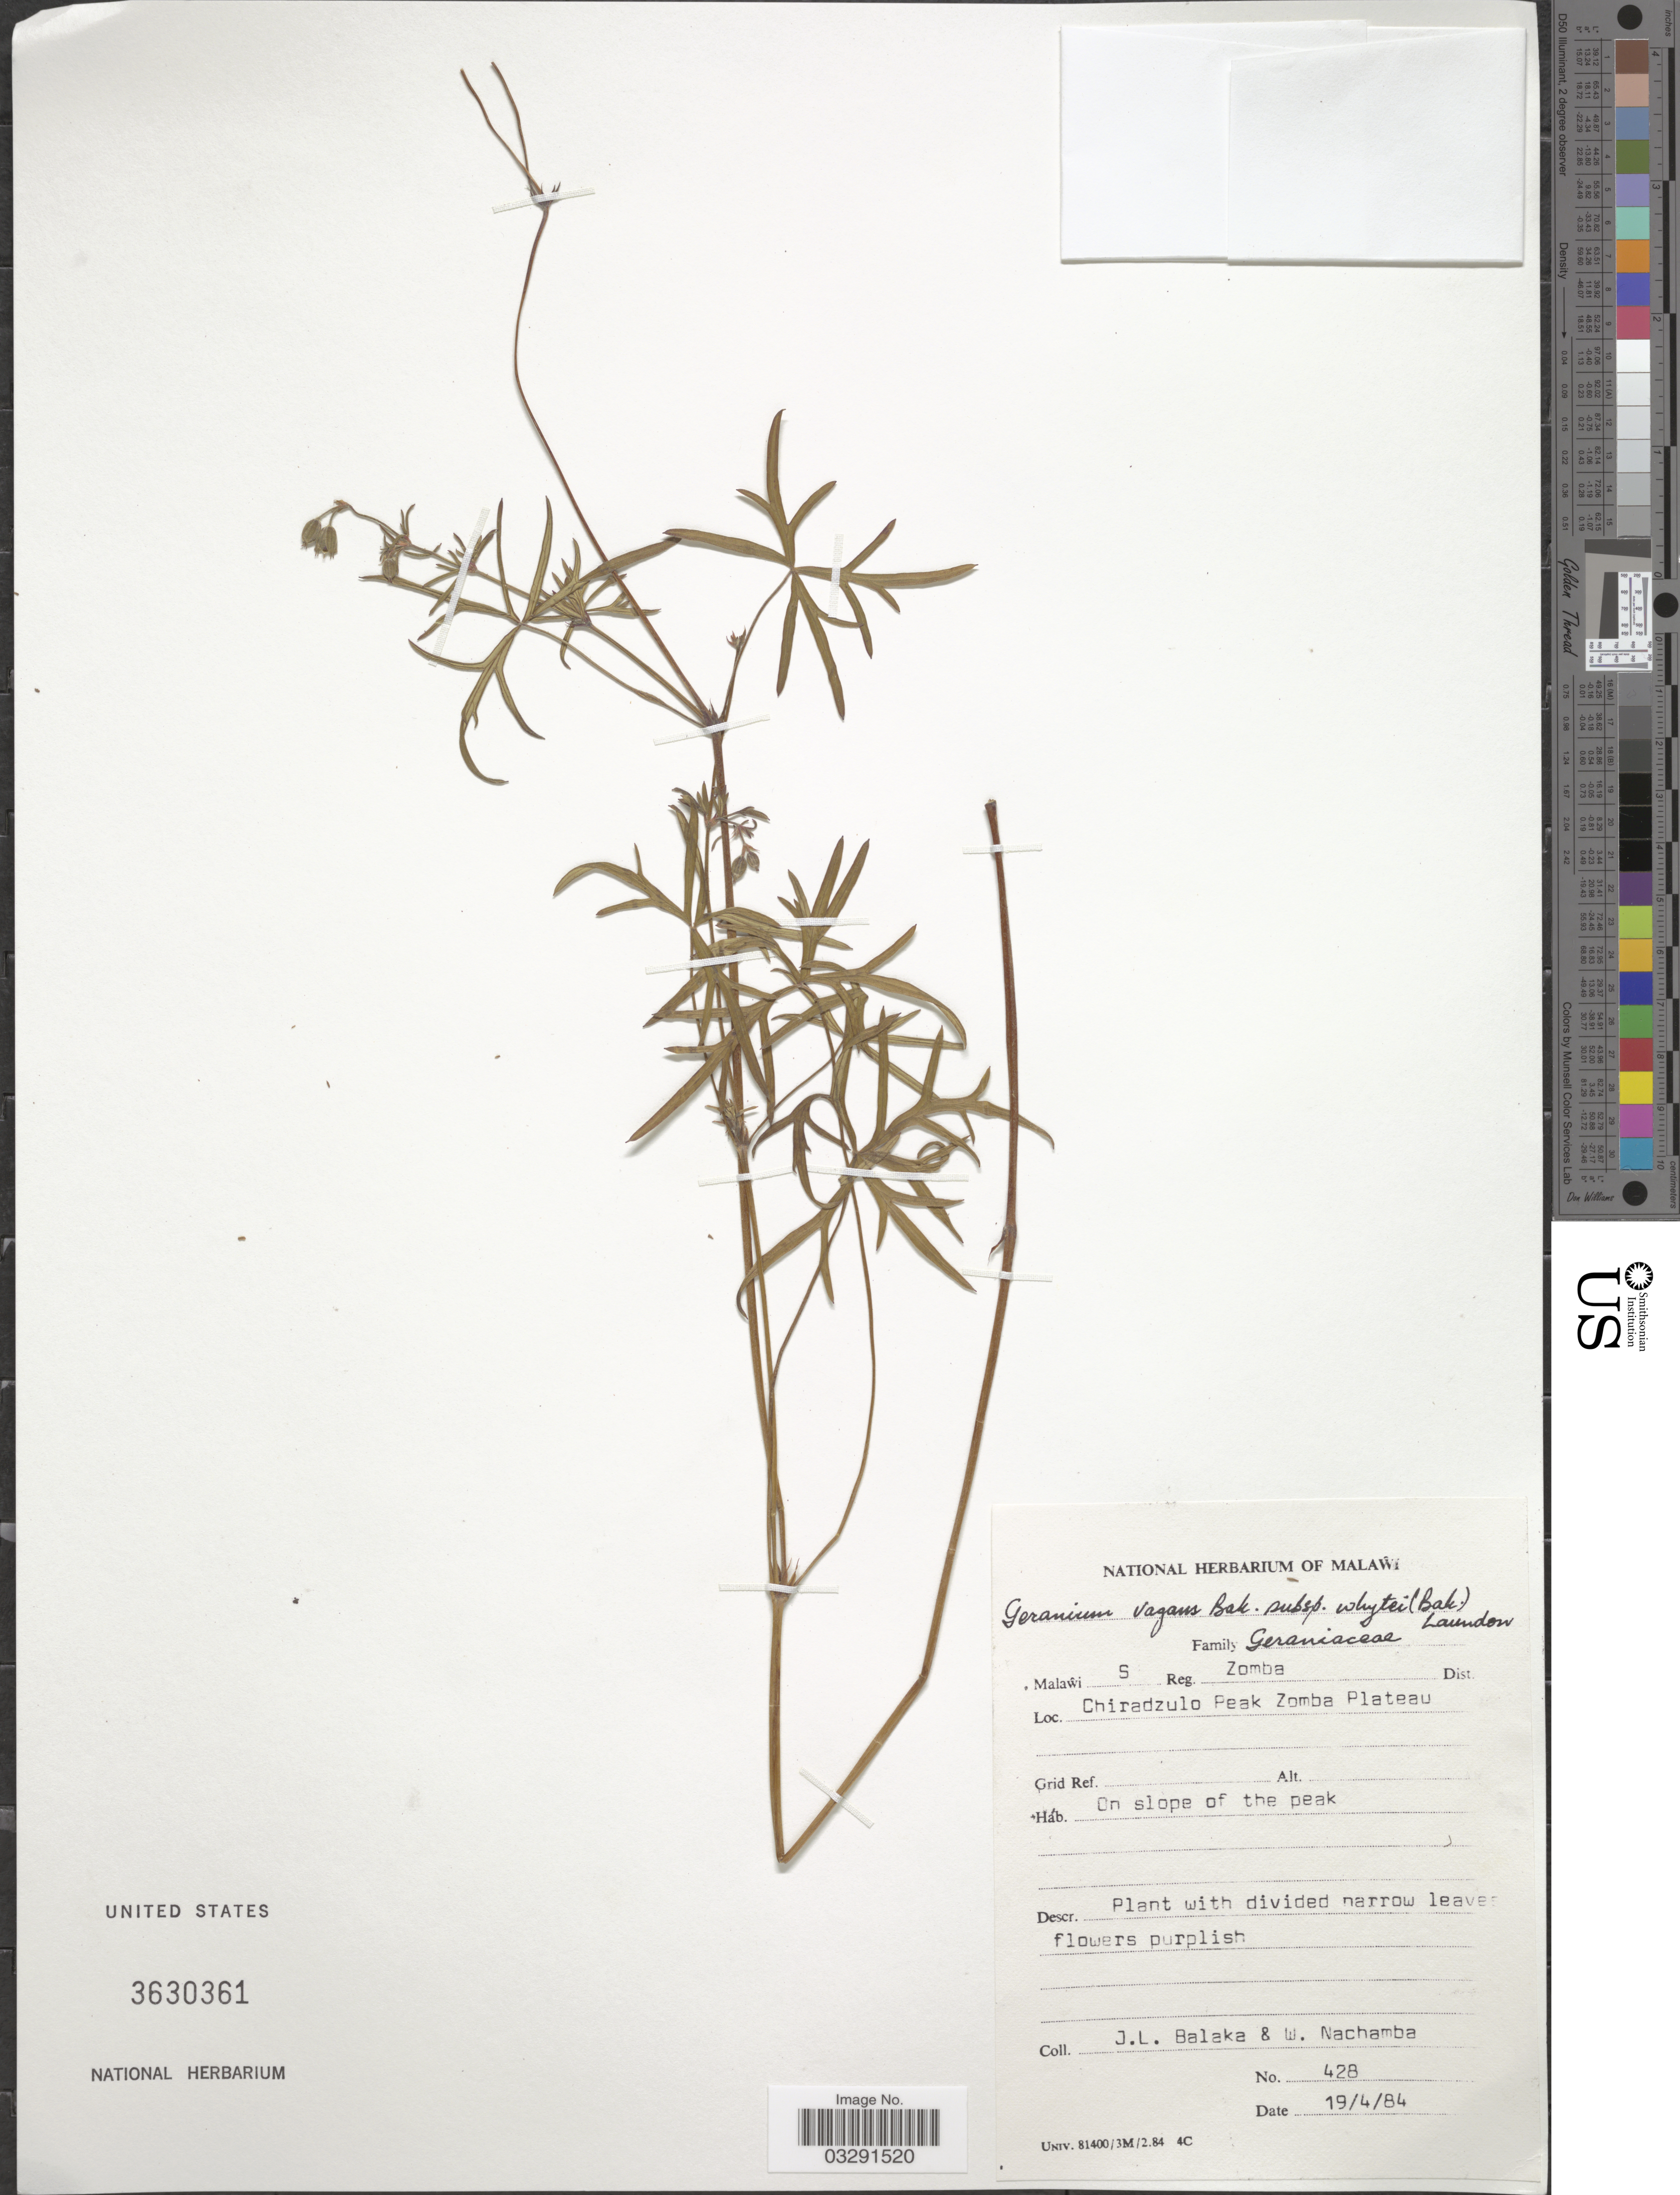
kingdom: Plantae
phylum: Tracheophyta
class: Magnoliopsida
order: Geraniales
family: Geraniaceae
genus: Geranium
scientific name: Geranium vagans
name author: Baker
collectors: J. Balaka & W. Nachamba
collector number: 428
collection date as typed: Transcribed d/m/y: 19/4/84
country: Malawi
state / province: Southern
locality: Malaŵi S Reg. Zomba Dist. Chiradzulo peak, Zomba Plateau. On slope of the peak.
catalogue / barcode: US 3630361